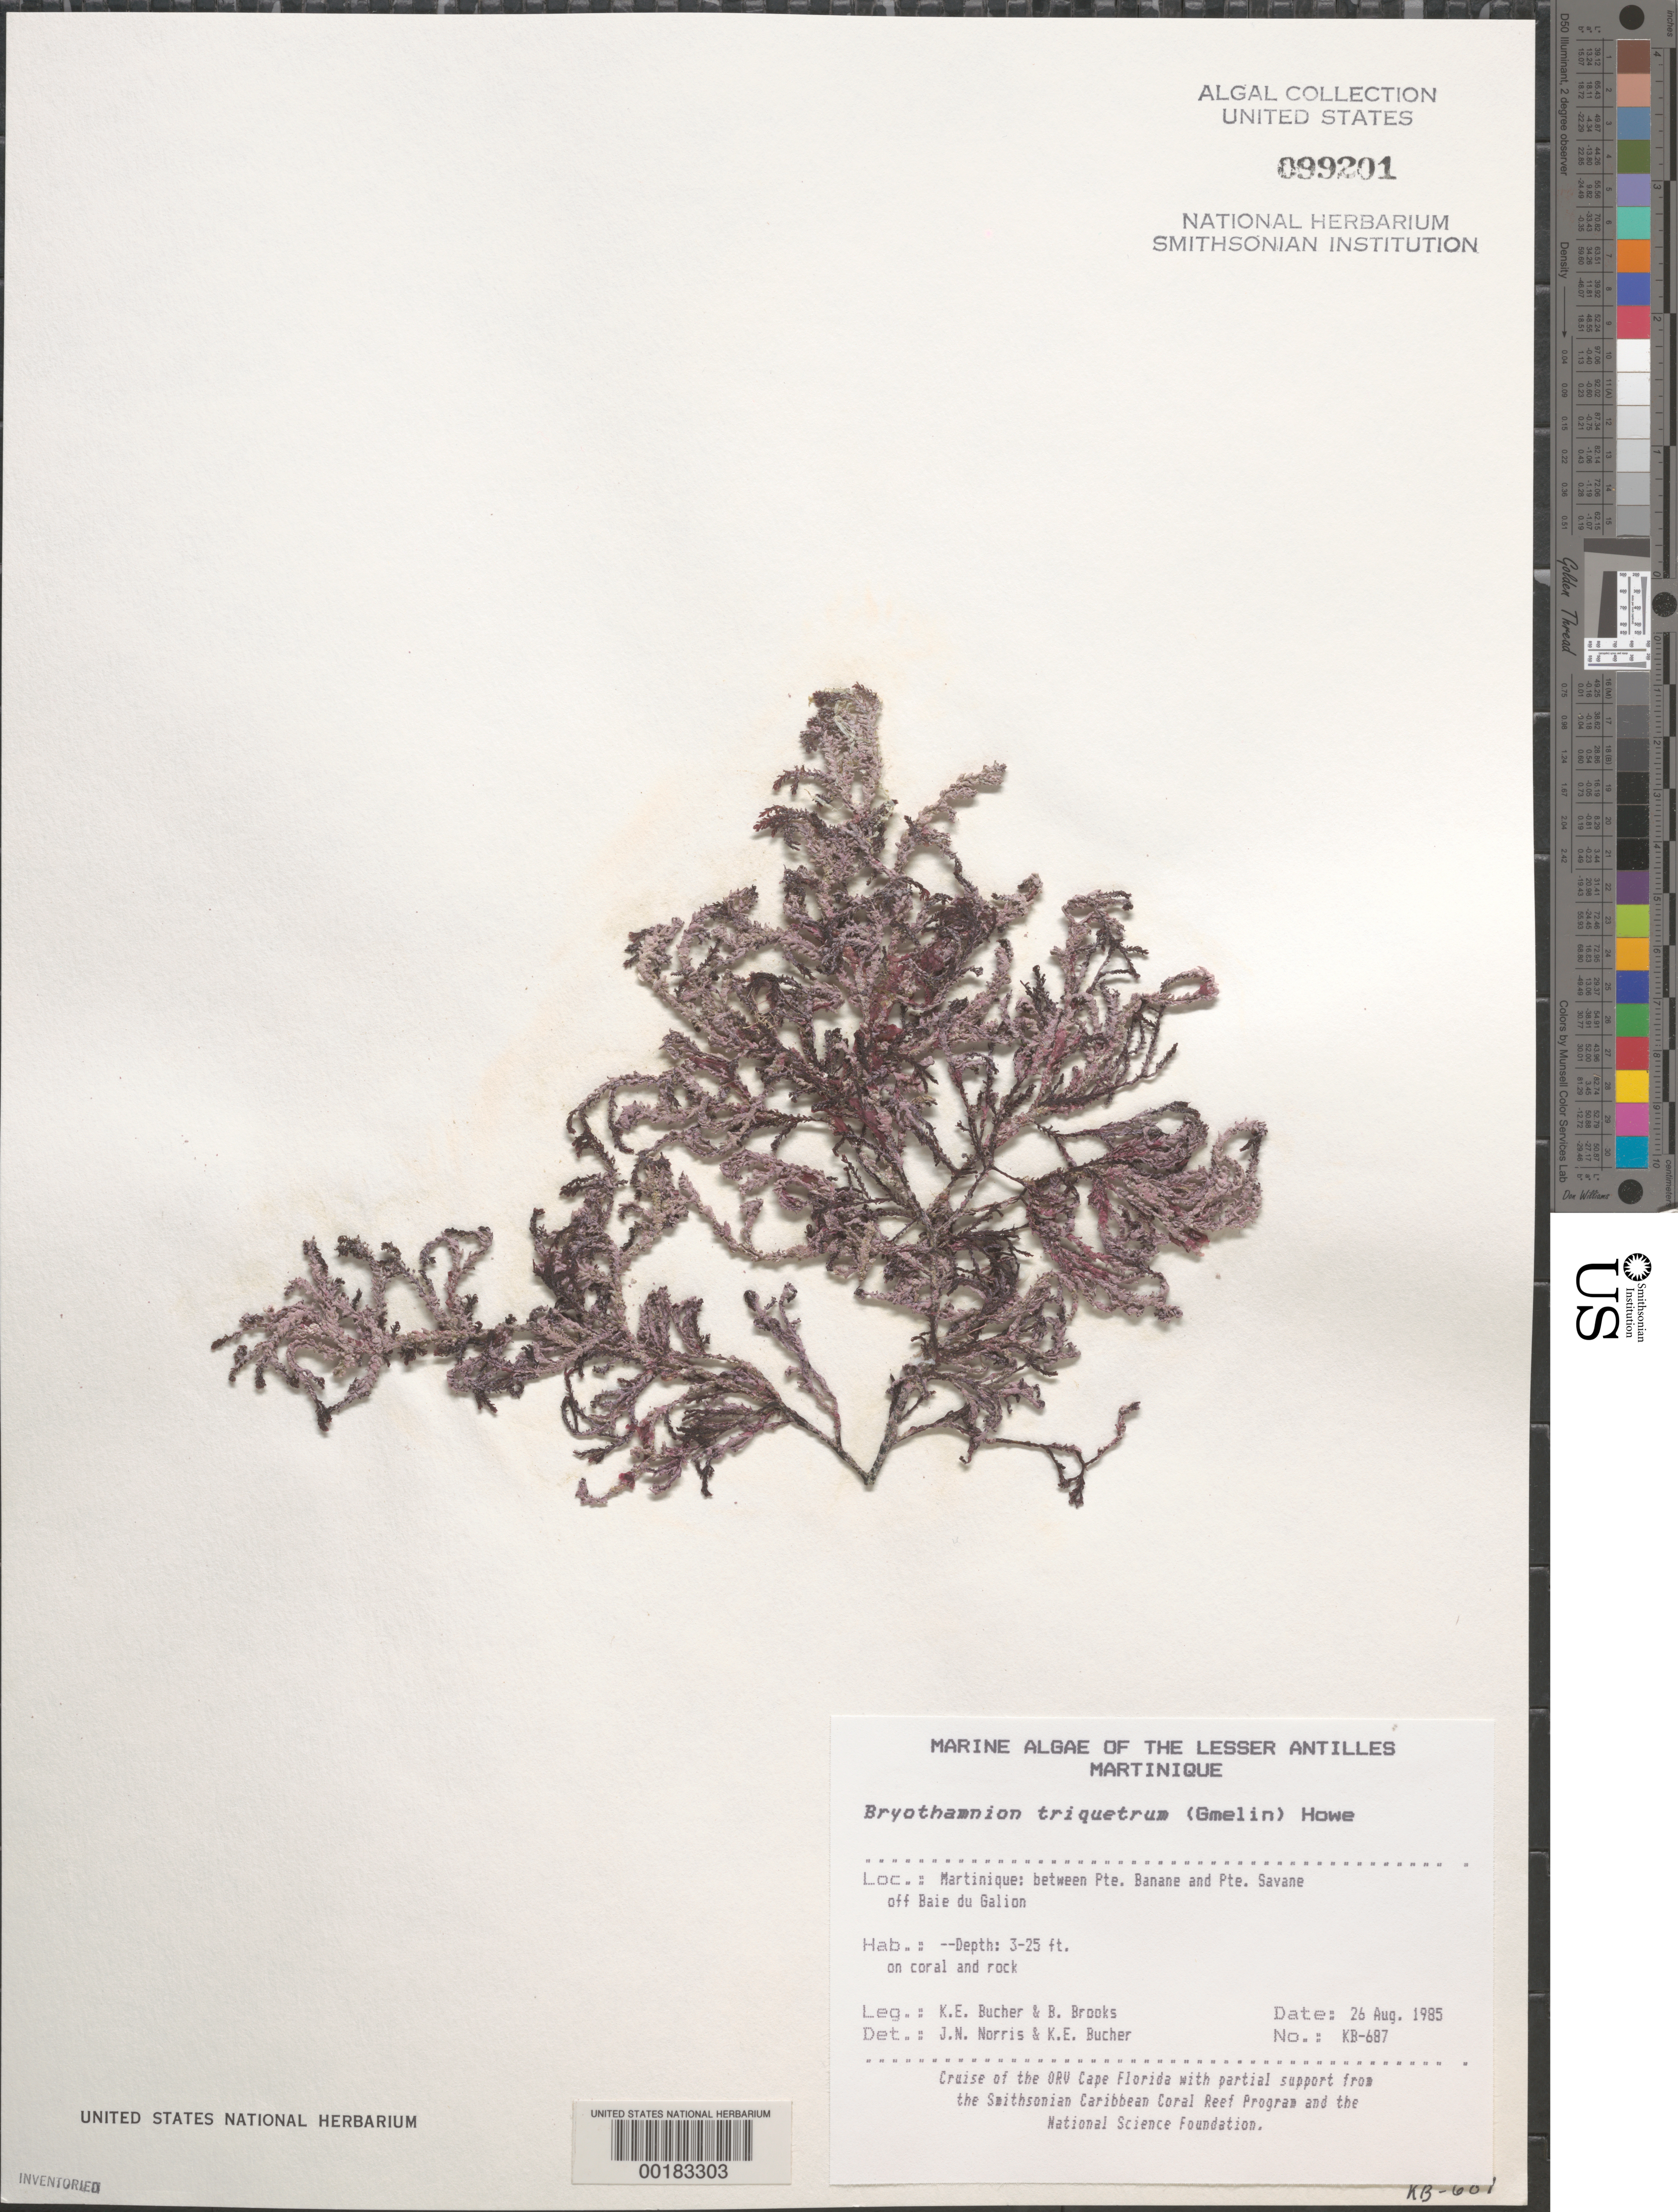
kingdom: Plantae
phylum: Rhodophyta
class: Florideophyceae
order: Ceramiales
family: Rhodomelaceae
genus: Alsidium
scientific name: Alsidium triquetrum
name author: (S.G. Gmel.) Trevis.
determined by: Algae name updating Project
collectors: K. E. Bucher & B. Brooks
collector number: Kb-687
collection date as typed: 26 Aug 1985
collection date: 1985-08-26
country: Martinique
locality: Between Pointe Banane and Pointe Savane, off Baie du Galion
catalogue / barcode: US 99201